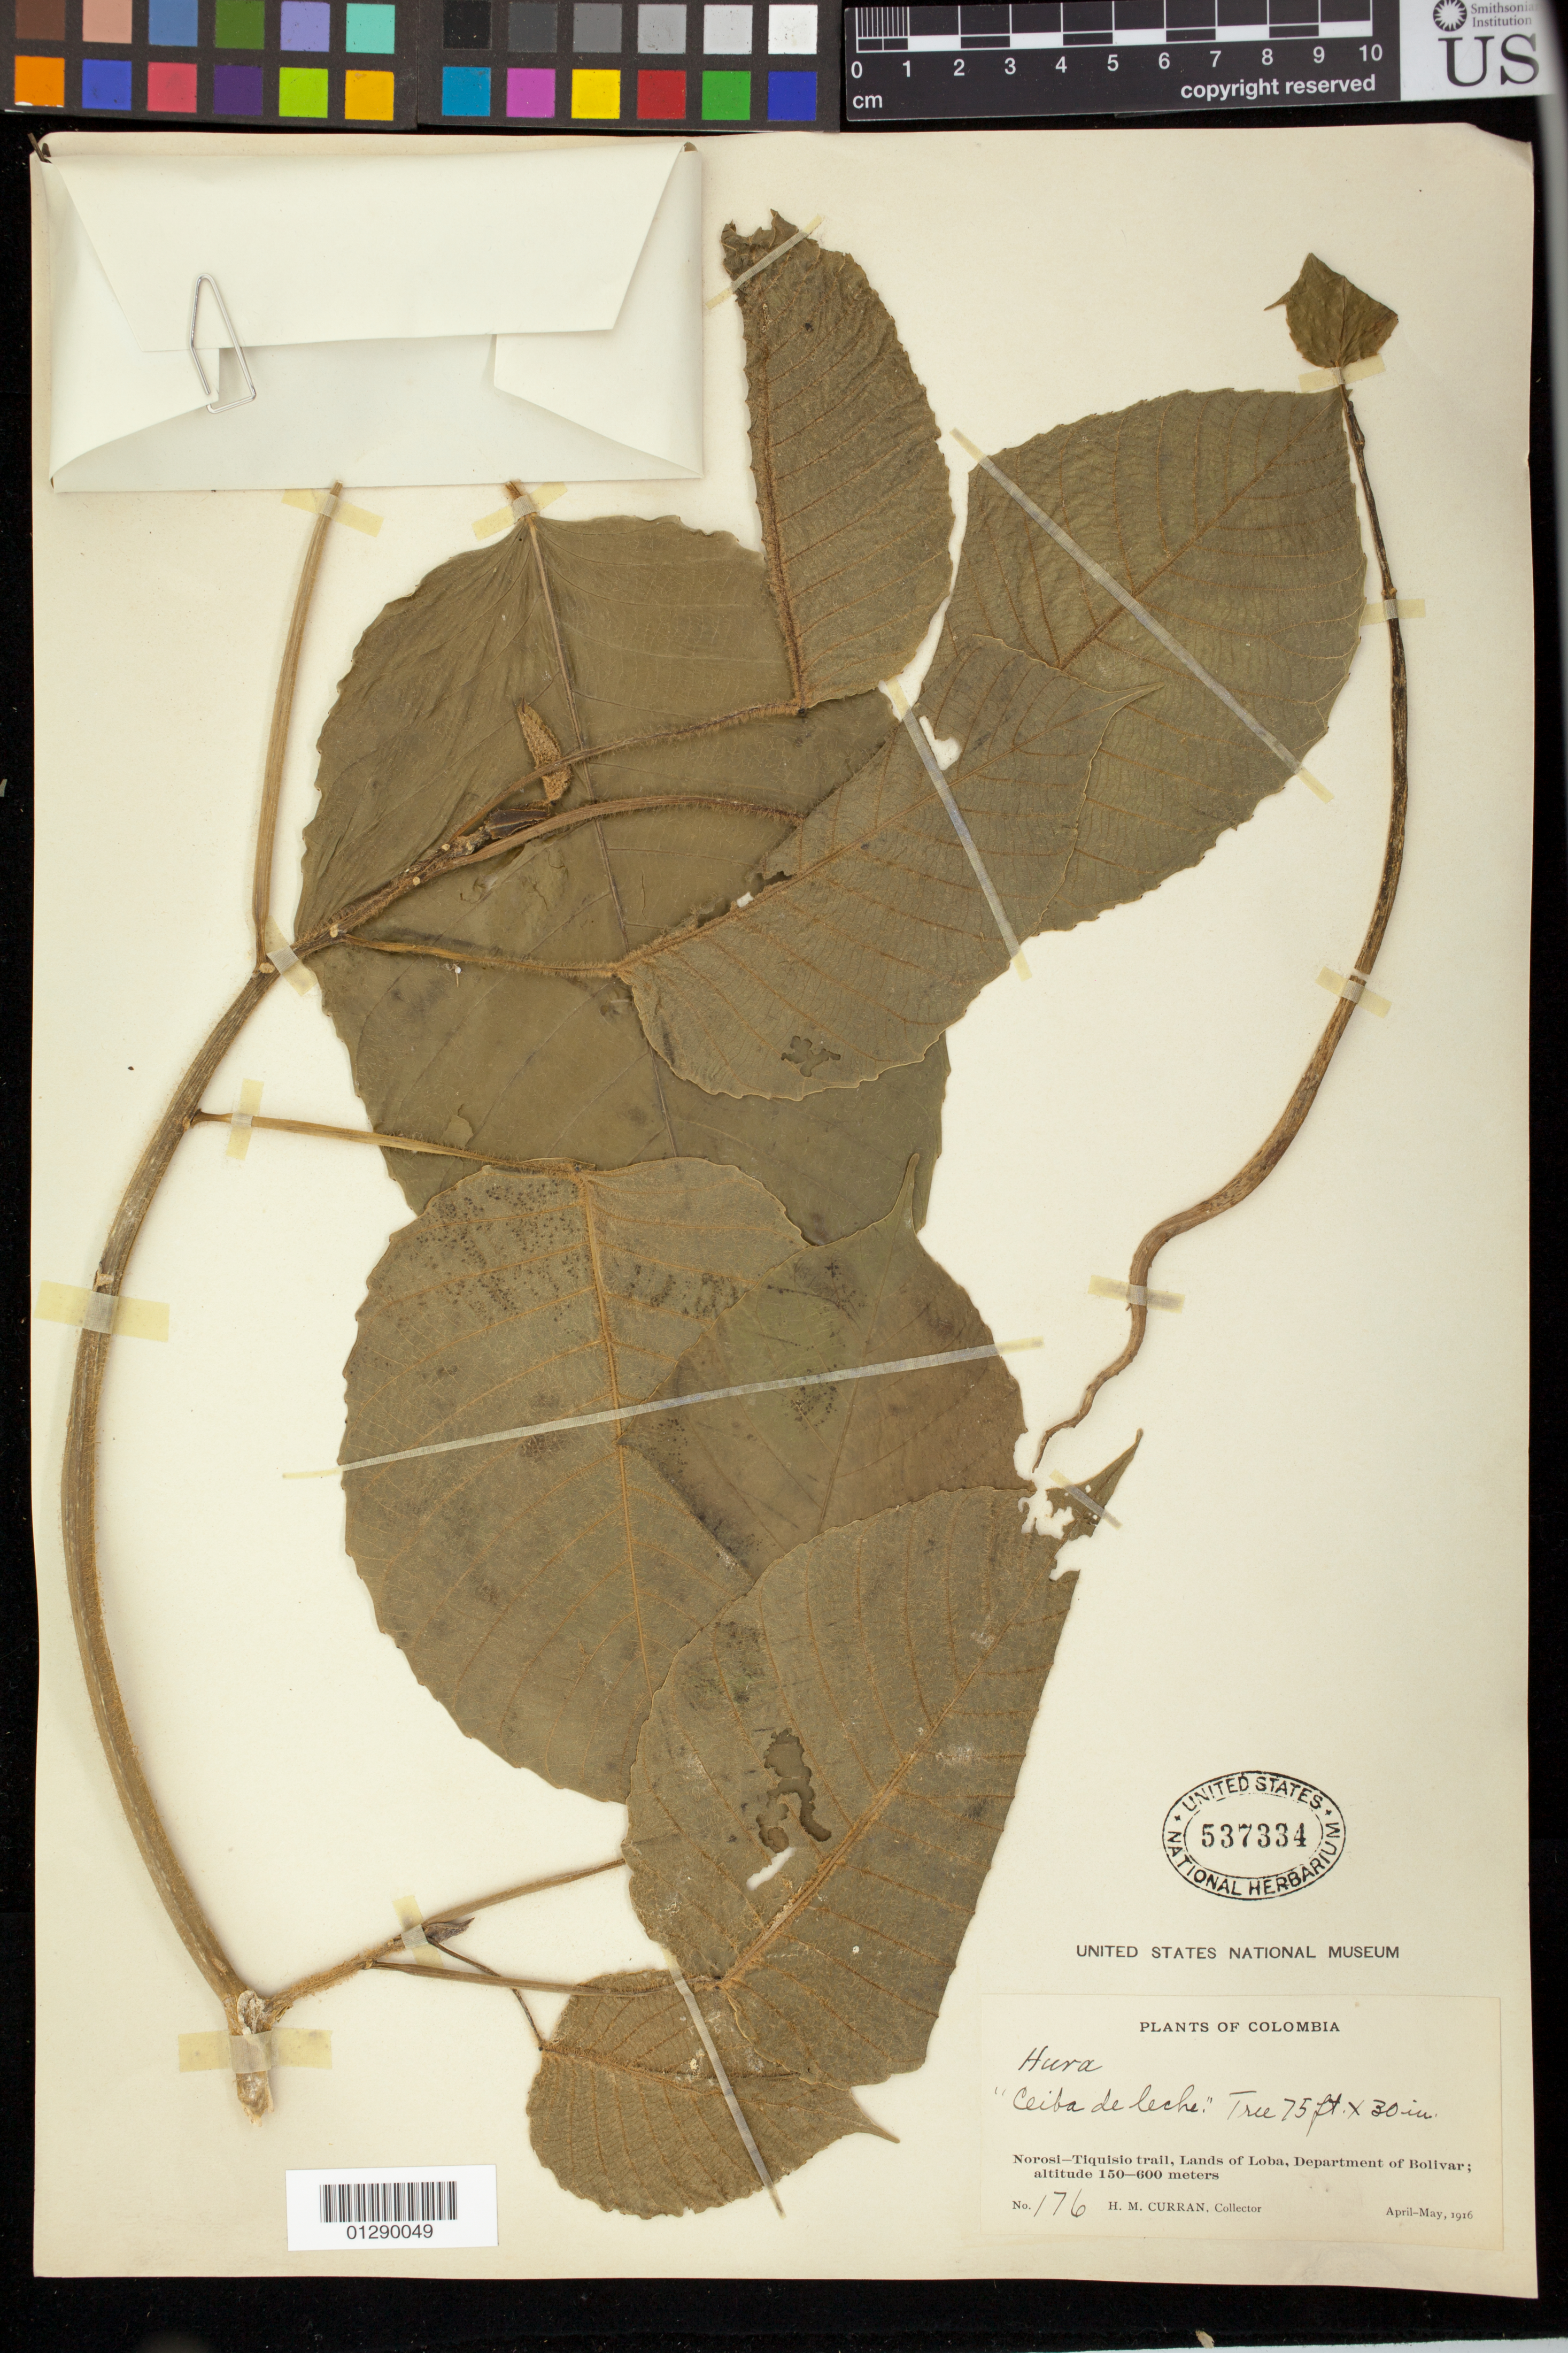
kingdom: Plantae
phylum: Tracheophyta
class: Magnoliopsida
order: Malpighiales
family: Euphorbiaceae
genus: Hura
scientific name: Hura sp.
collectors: H. M. Curran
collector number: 176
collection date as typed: Apr 1916 to -- May 1916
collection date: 1916-04/1916-05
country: Colombia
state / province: Bolívar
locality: Norosi-Tiquisio Trail, Lands of Loba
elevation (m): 150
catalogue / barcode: US 537334